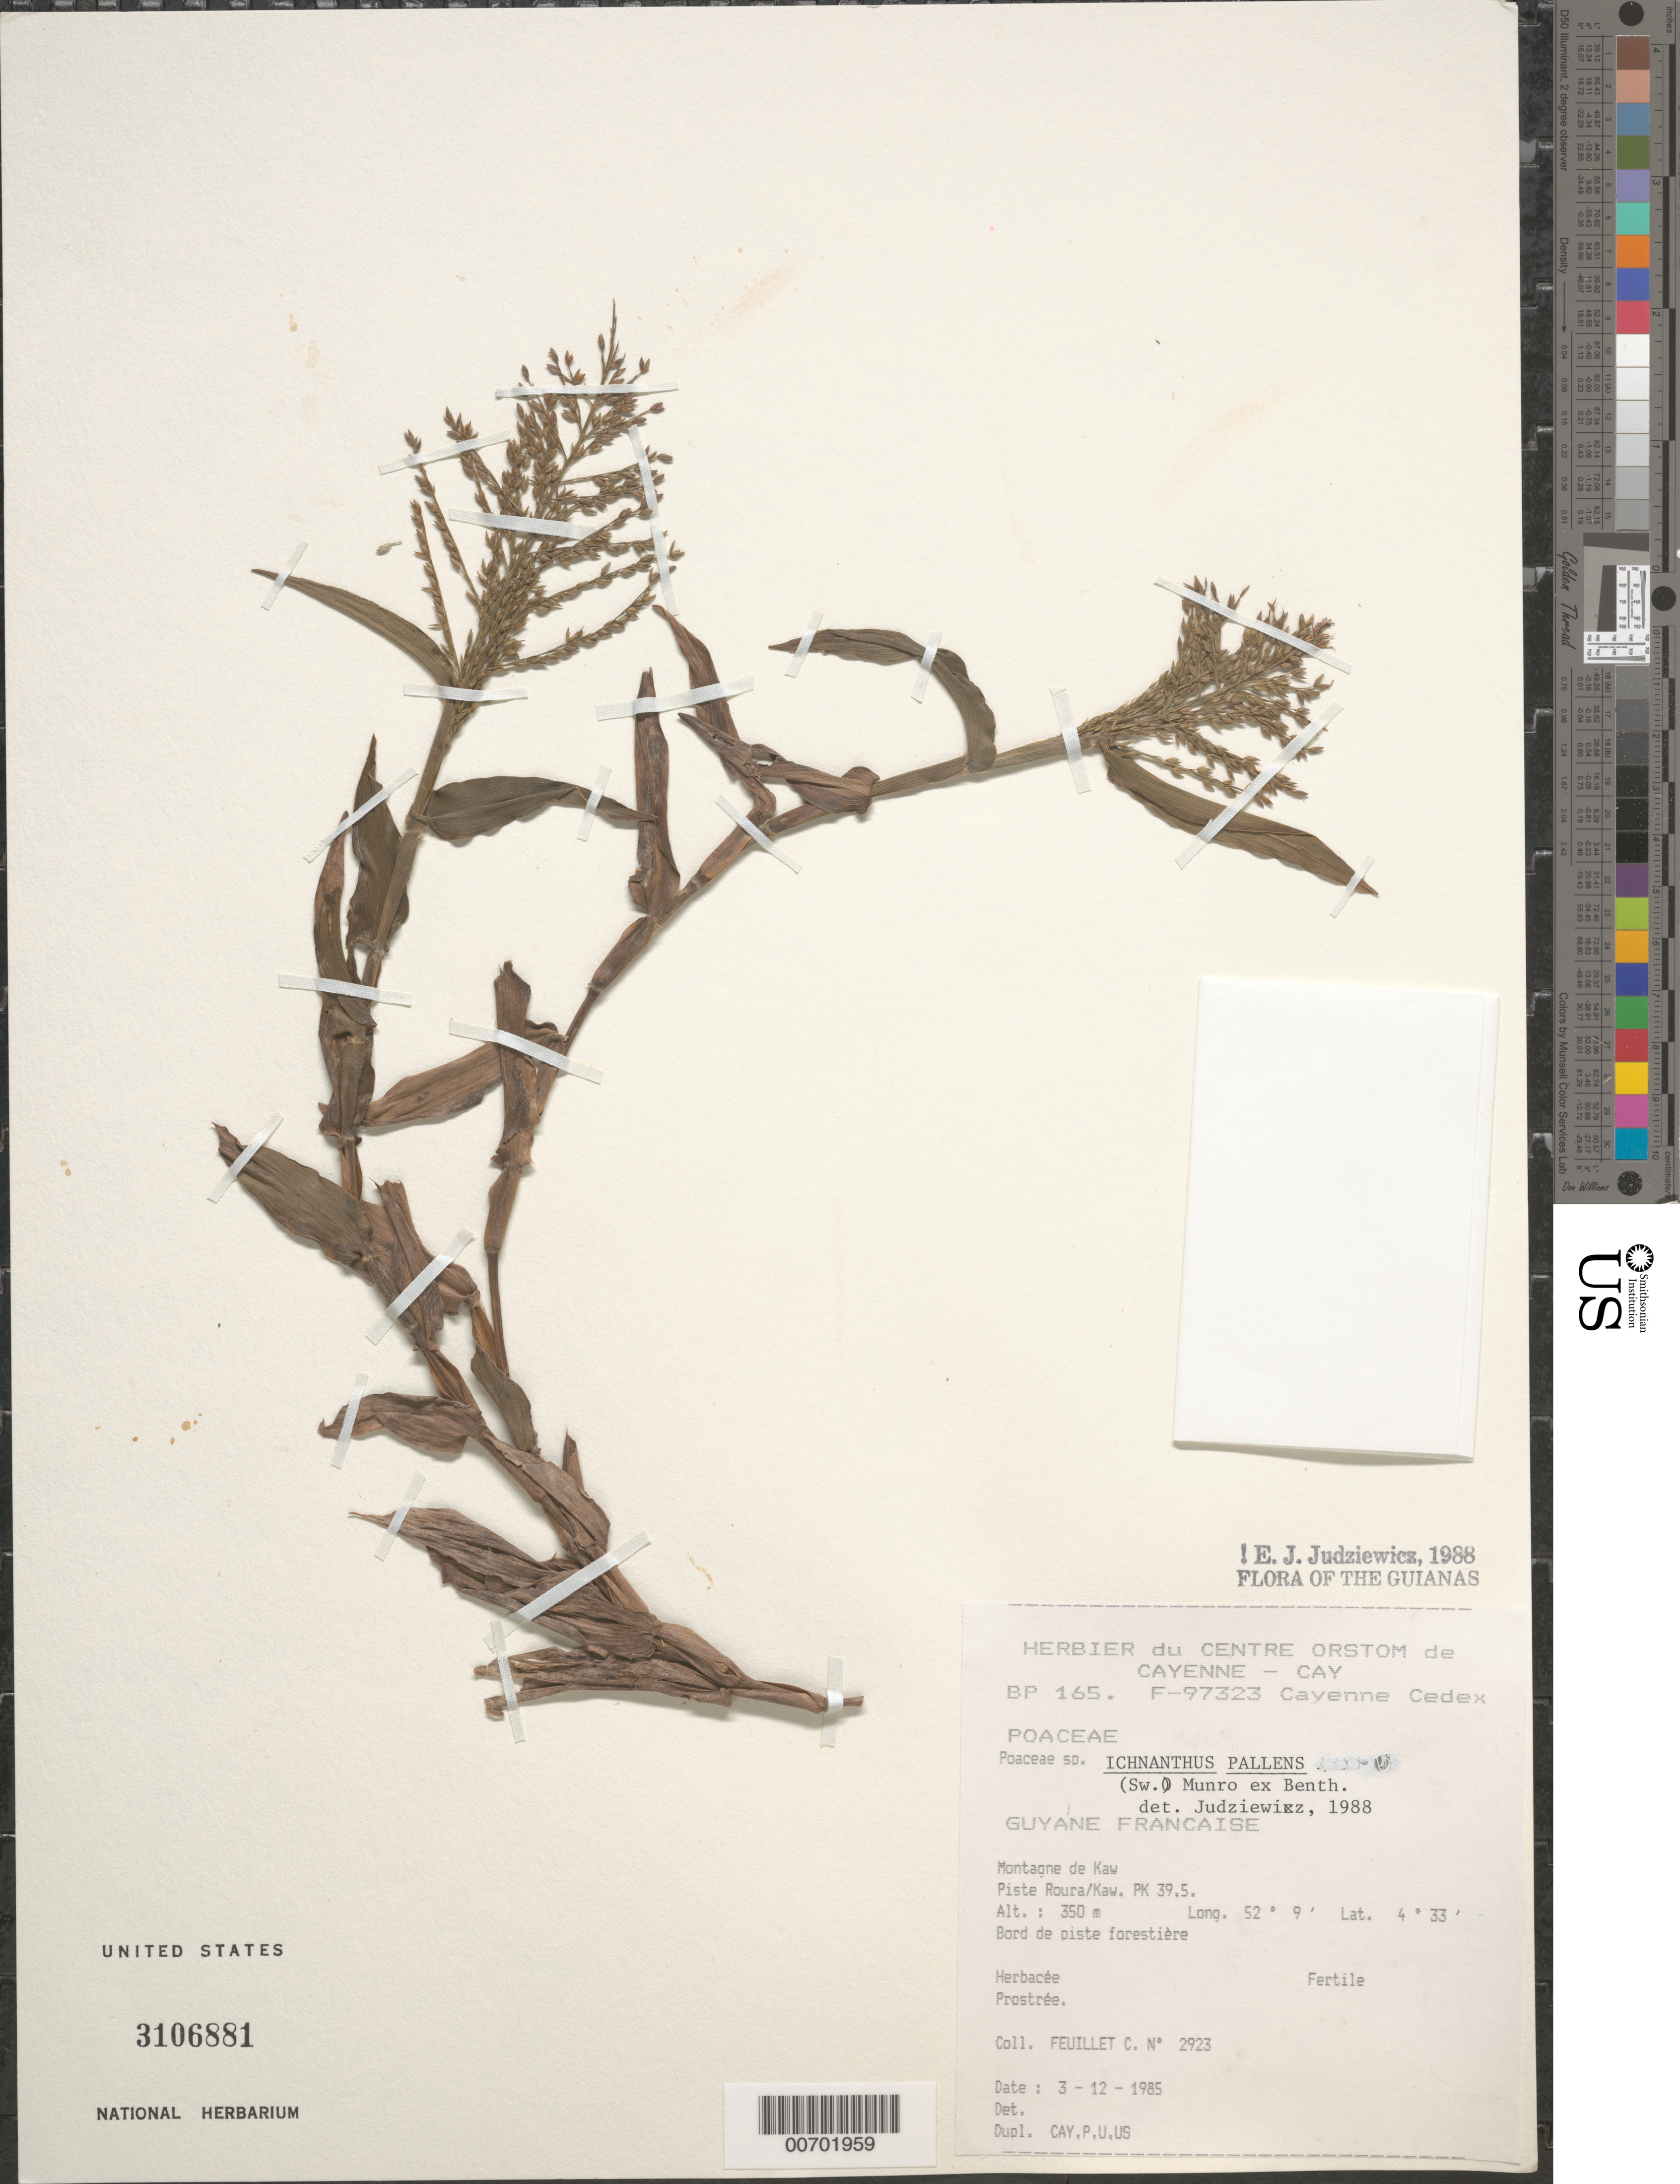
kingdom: Plantae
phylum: Tracheophyta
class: Liliopsida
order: Poales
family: Poaceae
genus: Ichnanthus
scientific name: Ichnanthus pallens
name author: (Sw.) Munro ex Benth.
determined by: Judziewicz, E. J.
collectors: C. Feuillet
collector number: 2923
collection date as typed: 3-Dec-85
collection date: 1985-12-03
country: French Guiana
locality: Montagne de Kaw; piste Roura, Kaw PK 39.5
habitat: Along forest trail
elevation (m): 350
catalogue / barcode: US 3106881